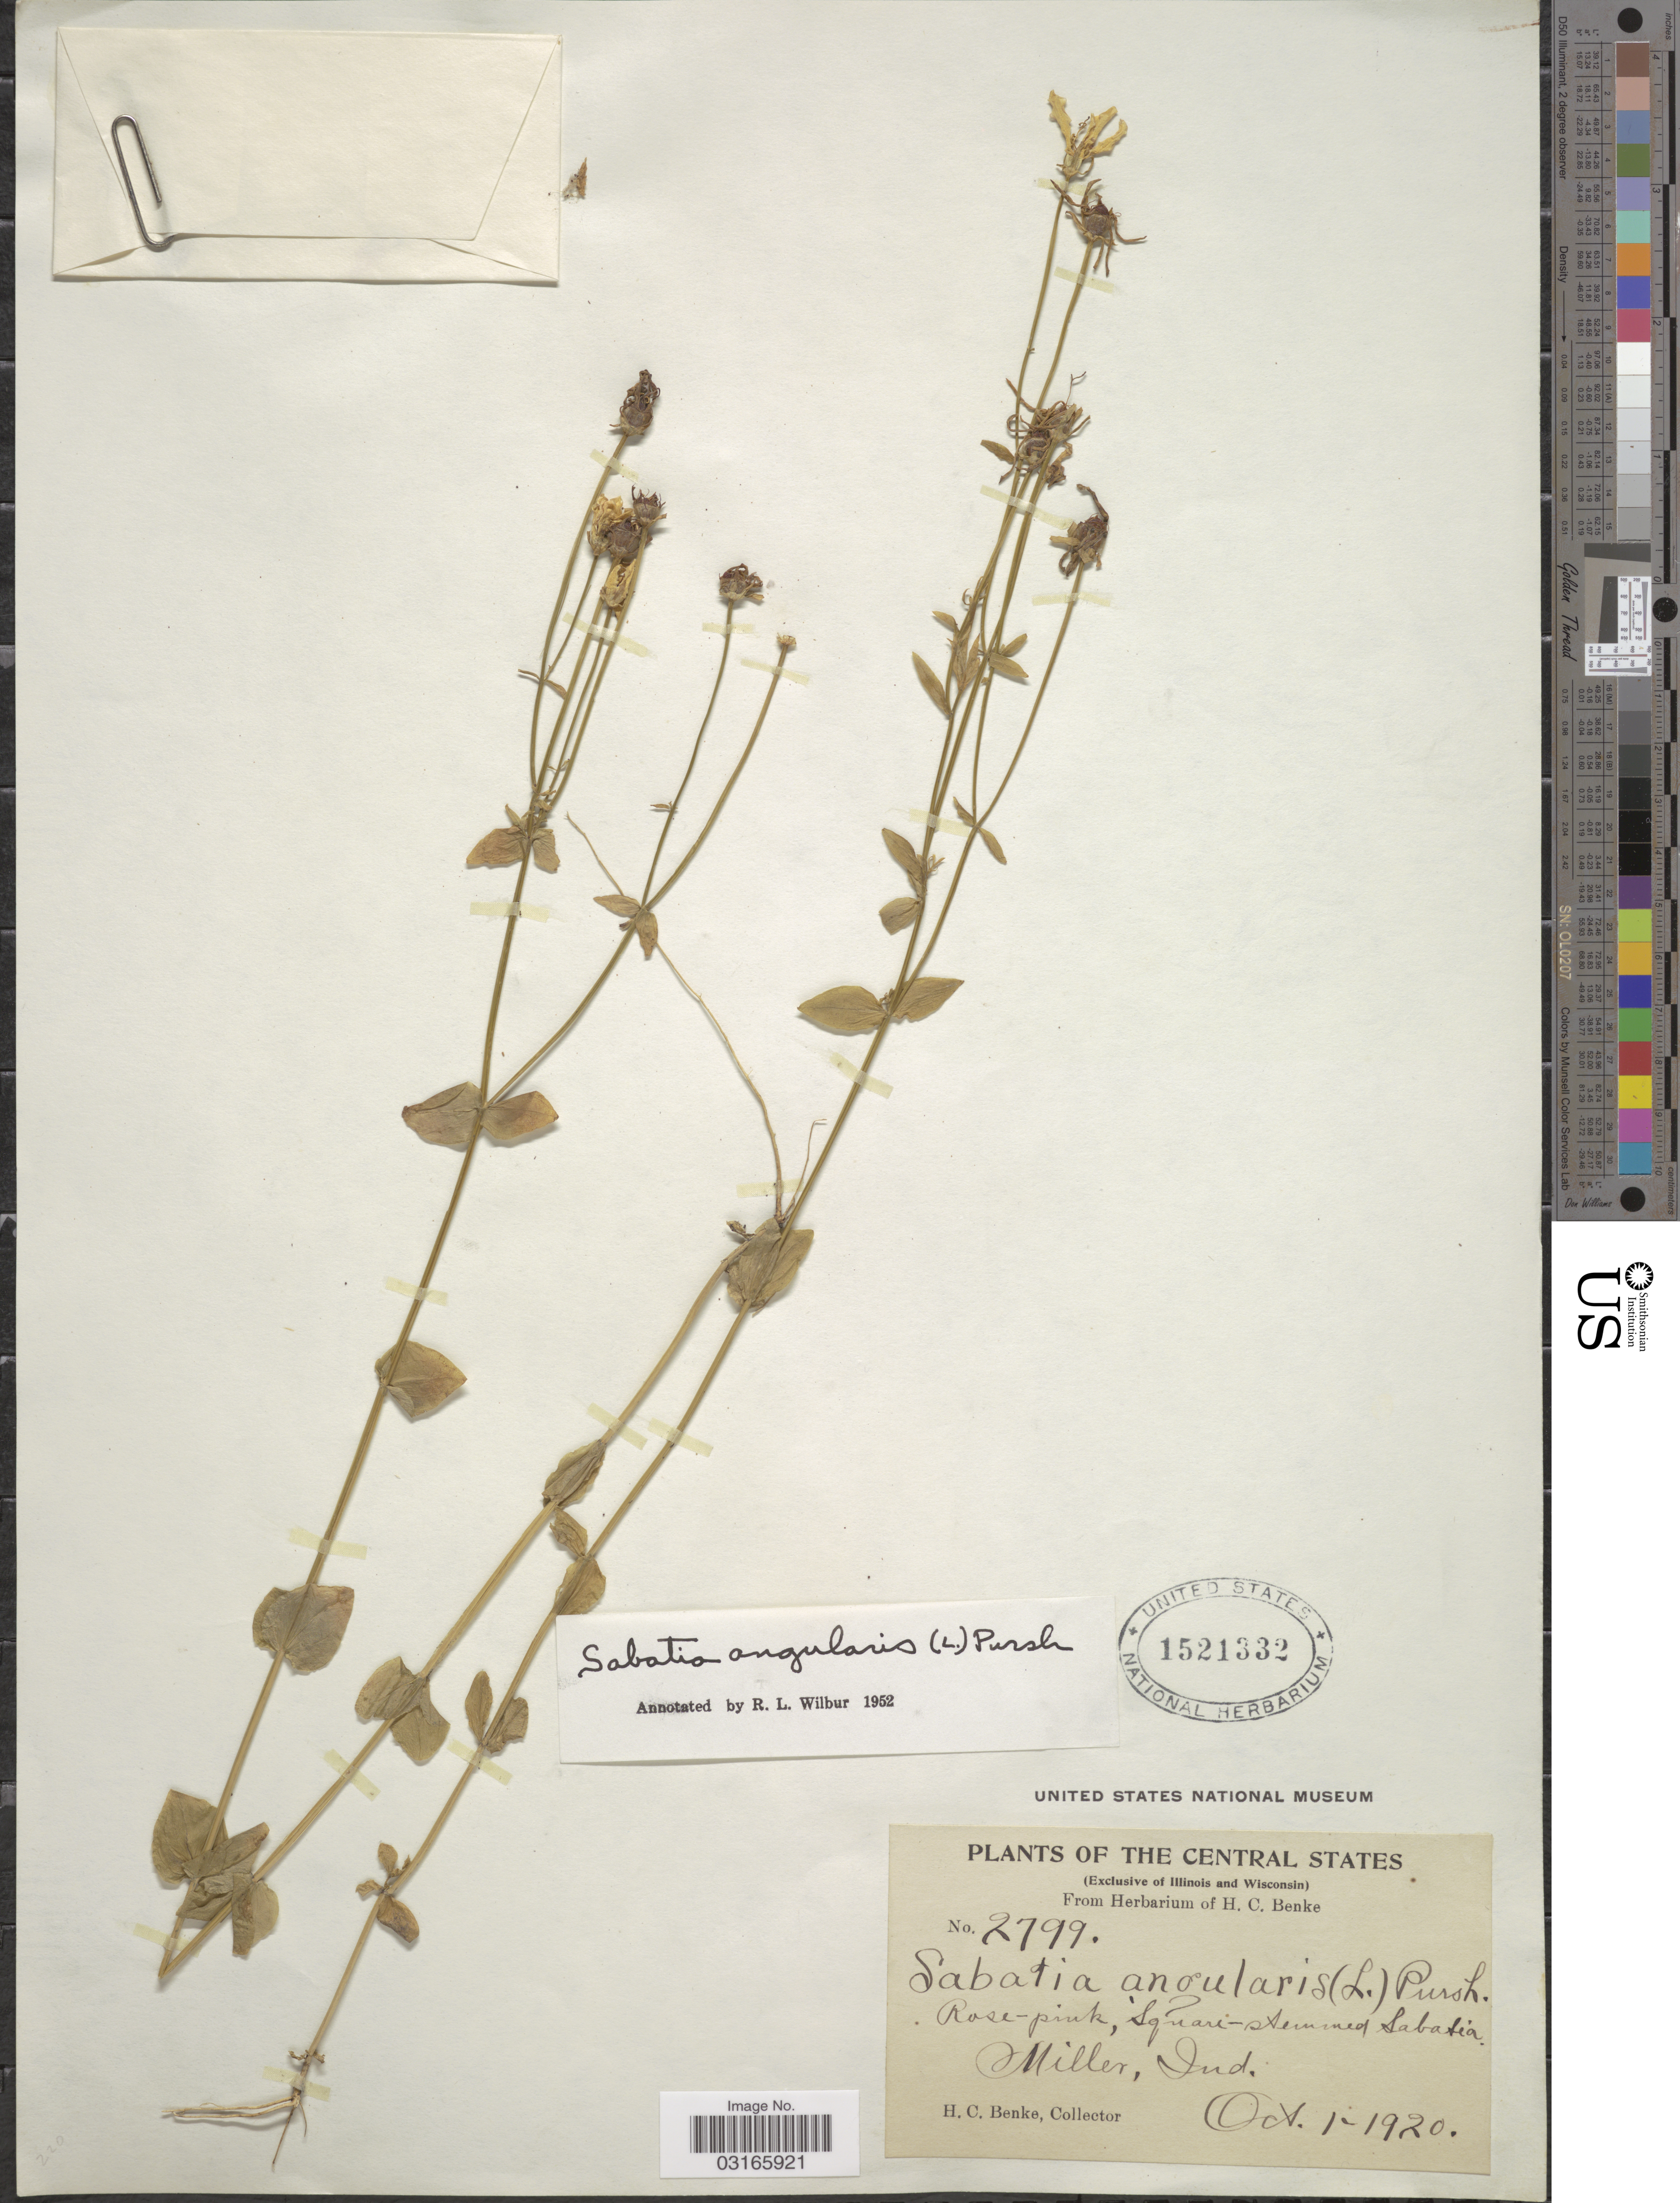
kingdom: Plantae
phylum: Tracheophyta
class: Magnoliopsida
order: Gentianales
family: Gentianaceae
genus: Sabatia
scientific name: Sabatia angularis (L.) Pursh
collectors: H. Benke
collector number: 2799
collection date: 1920-10-01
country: United States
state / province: Indiana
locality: The Central States, Miller, Ind.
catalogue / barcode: US 1521332